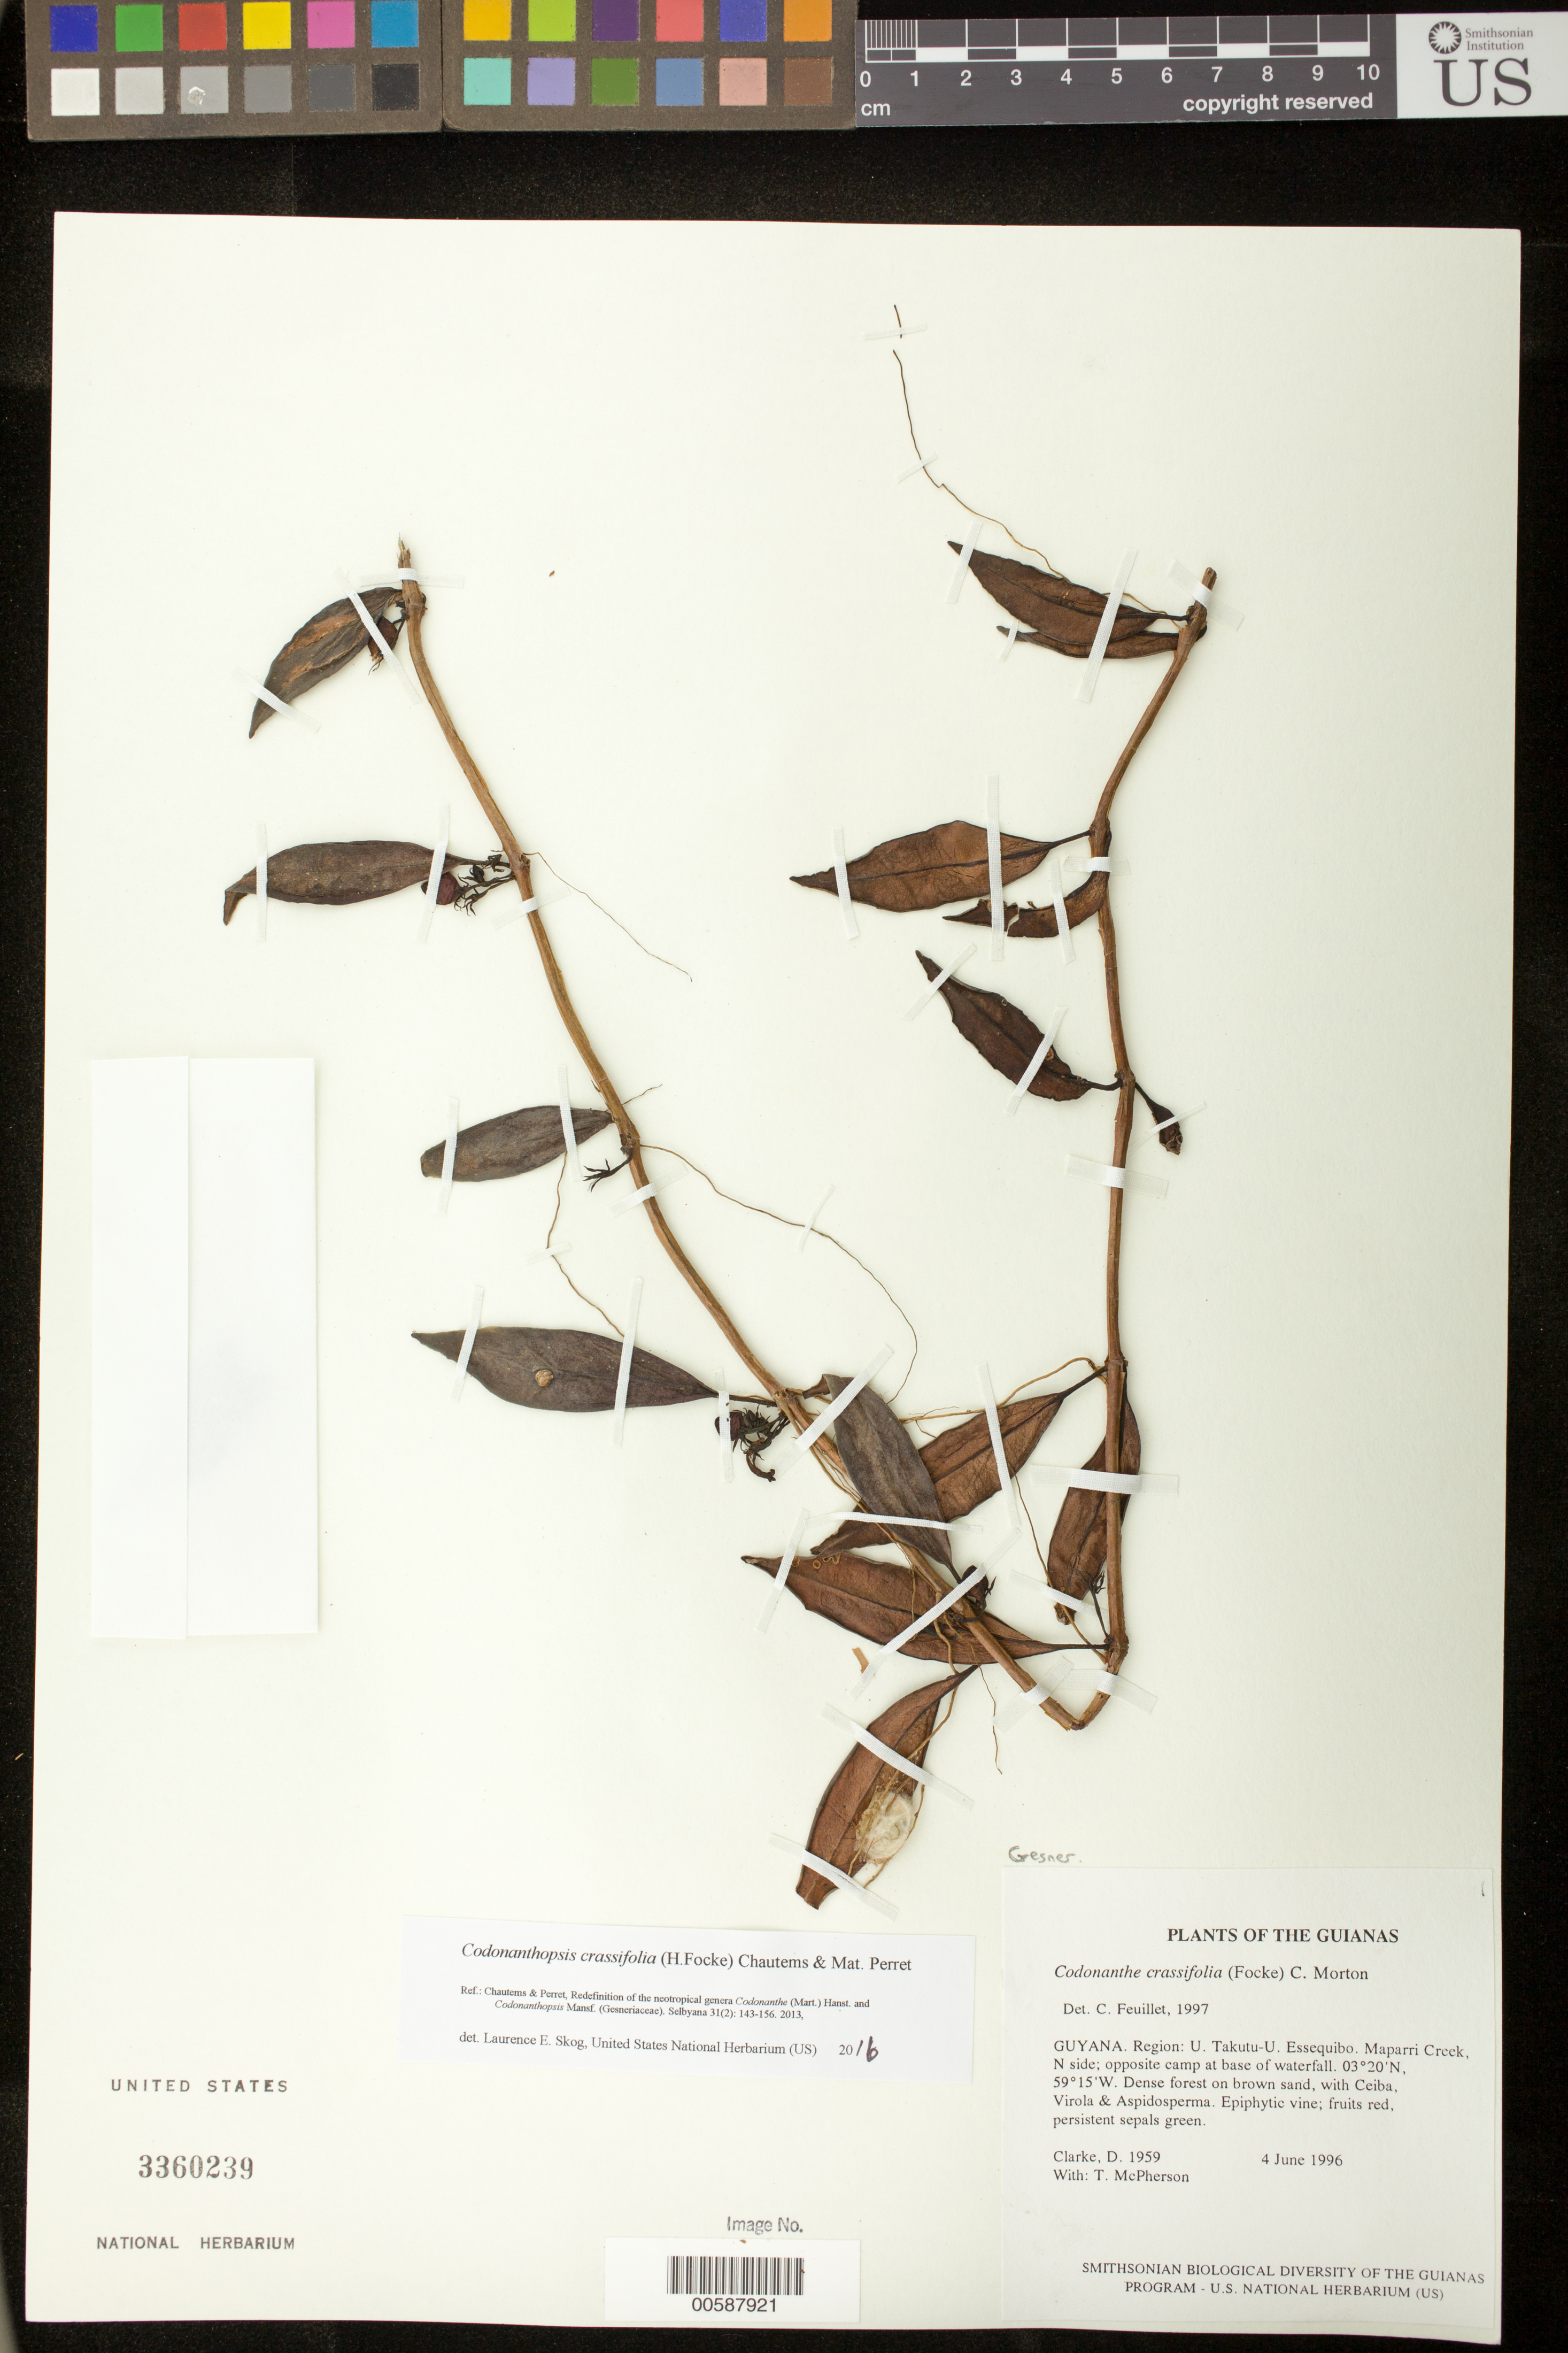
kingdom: Plantae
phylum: Tracheophyta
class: Magnoliopsida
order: Lamiales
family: Gesneriaceae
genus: Codonanthopsis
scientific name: Codonanthopsis crassifolia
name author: (H. Focke) Chautems & Mat.Perret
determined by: Skog, Laurence E.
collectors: H. D. Clarke & T. McPherson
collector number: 1959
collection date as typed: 04 Jun 1996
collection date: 1996-06-04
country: Guyana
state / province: U. Takutu-U. Essequibo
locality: Maparri Creek, N side; opposite camp at base of waterfall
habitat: Dense forest on brown sand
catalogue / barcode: US 3360239